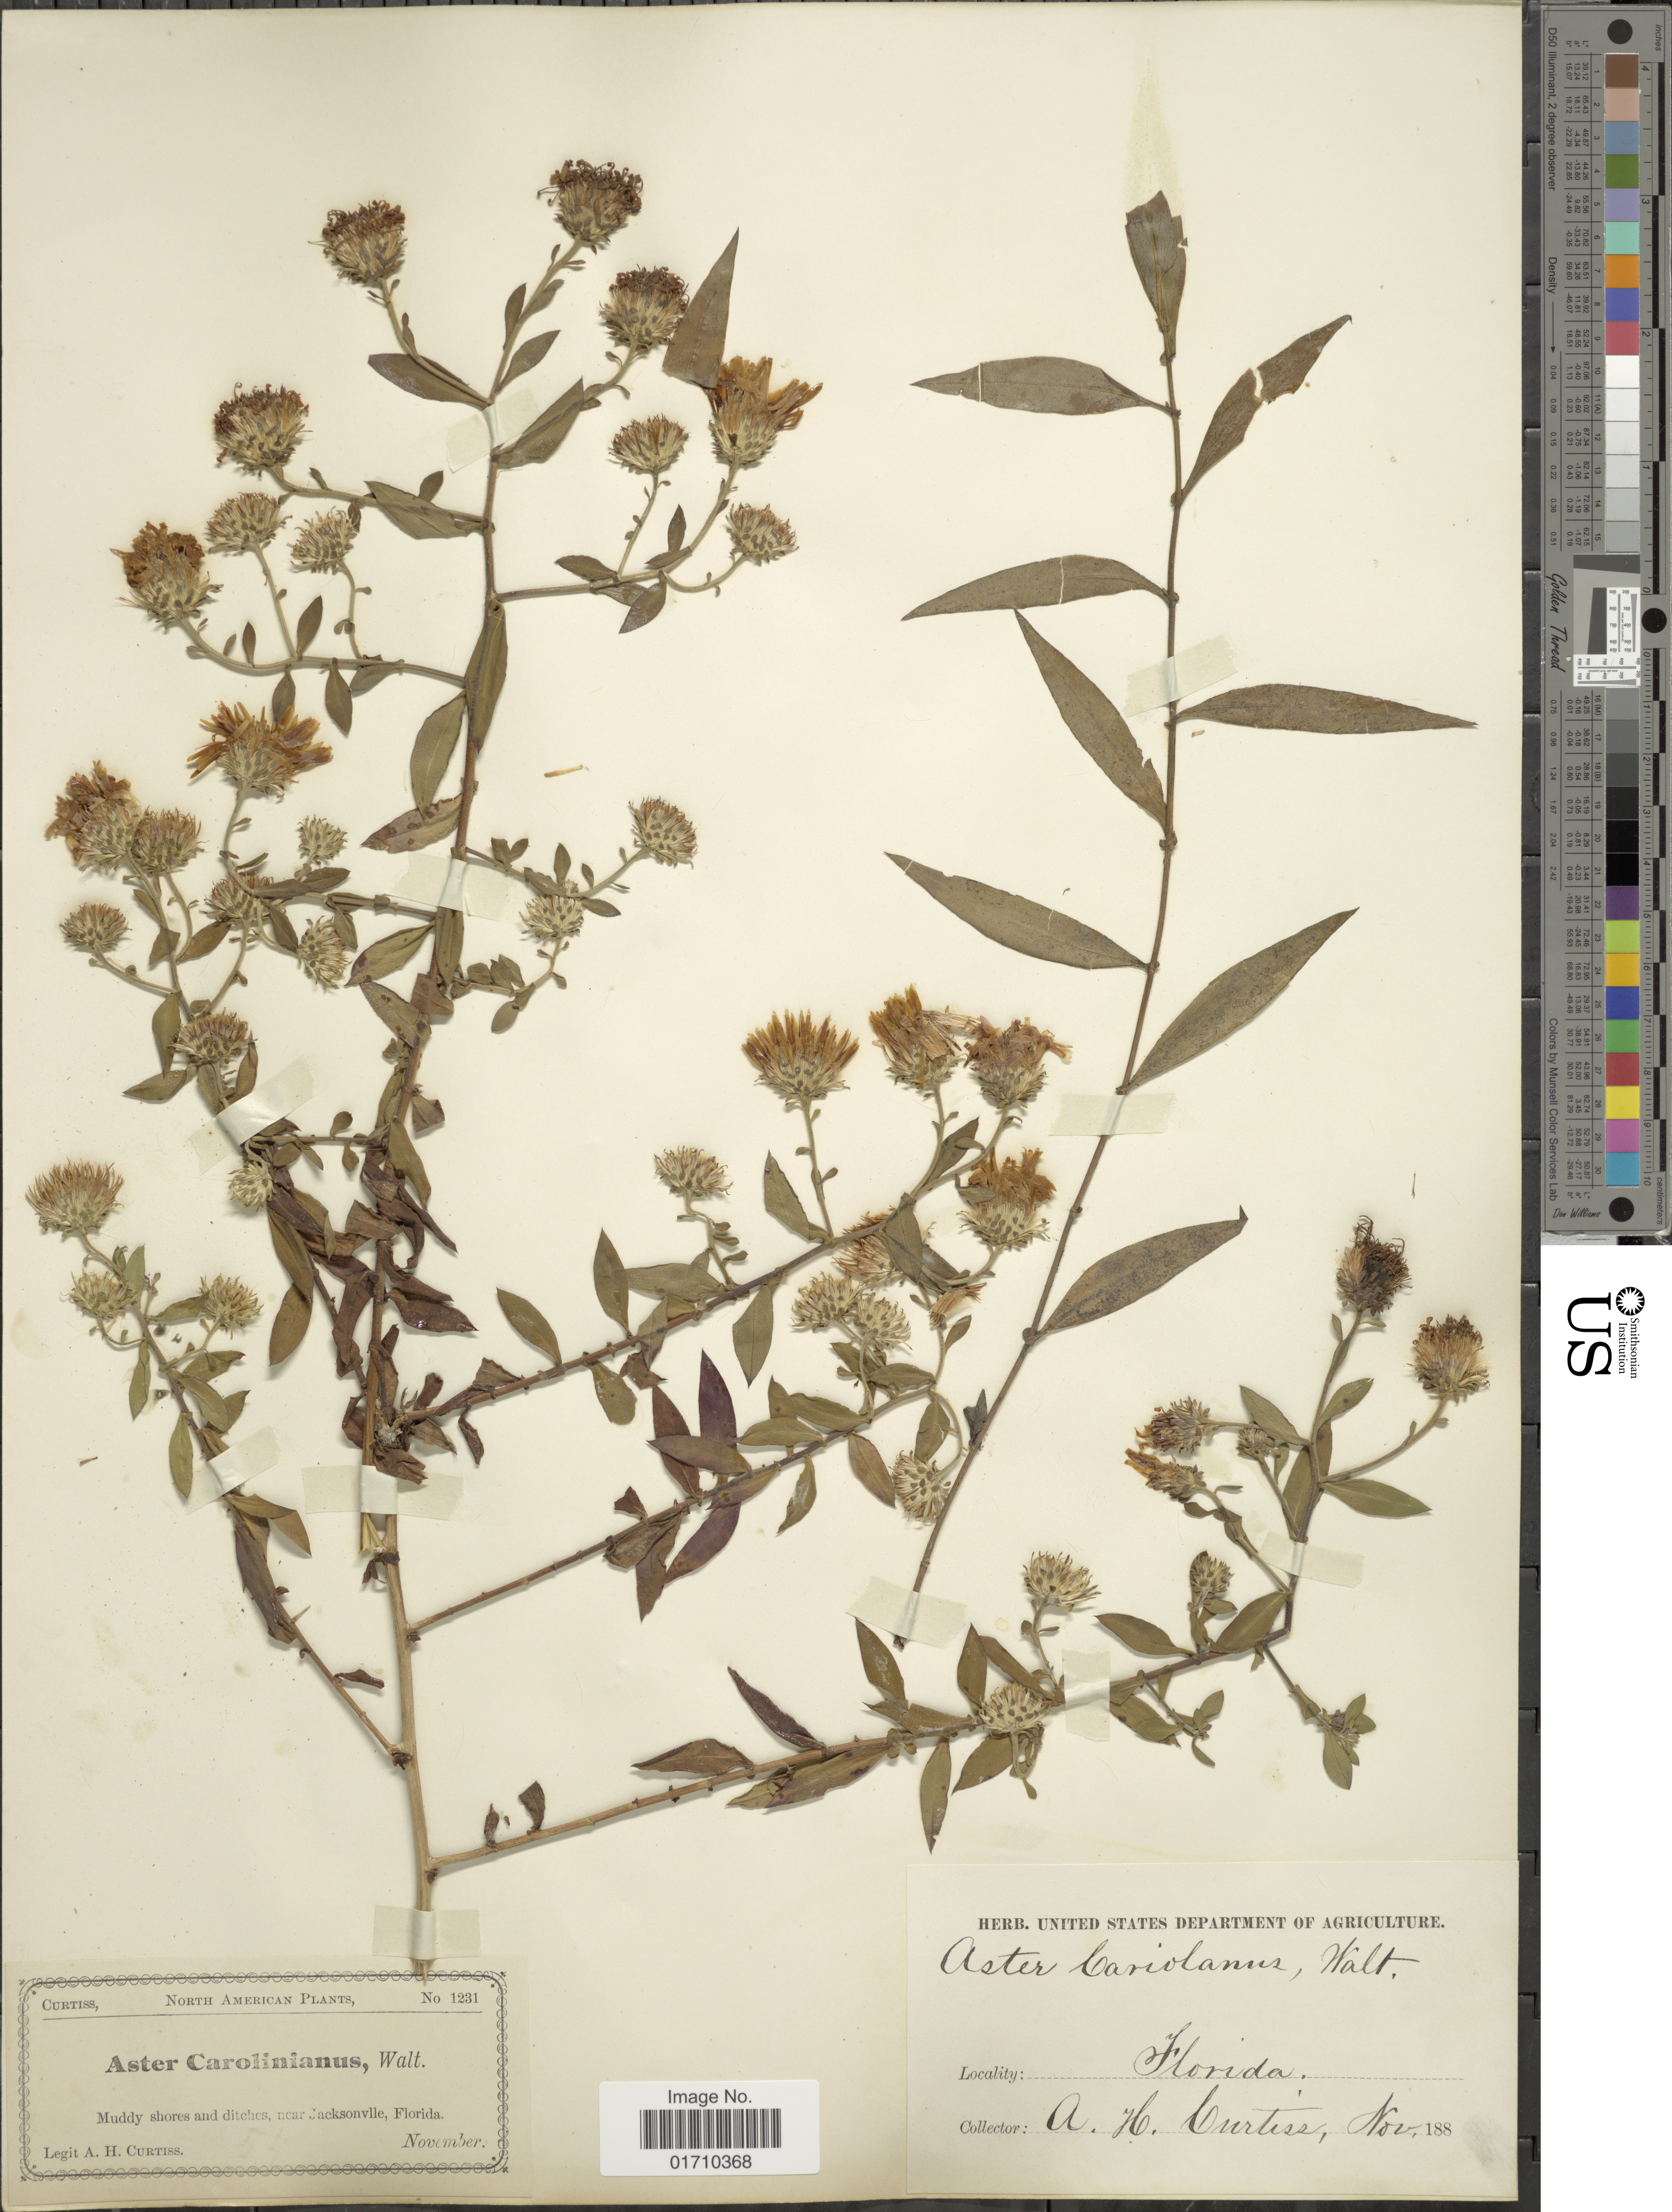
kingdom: Plantae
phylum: Tracheophyta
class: Magnoliopsida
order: Asterales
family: Asteraceae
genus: Ampelaster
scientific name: Ampelaster carolinianus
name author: (Walter) G.L. Nesom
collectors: A. H. Curtiss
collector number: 1231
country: United States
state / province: Florida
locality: Muddy shores and ditches, near Jacksonville